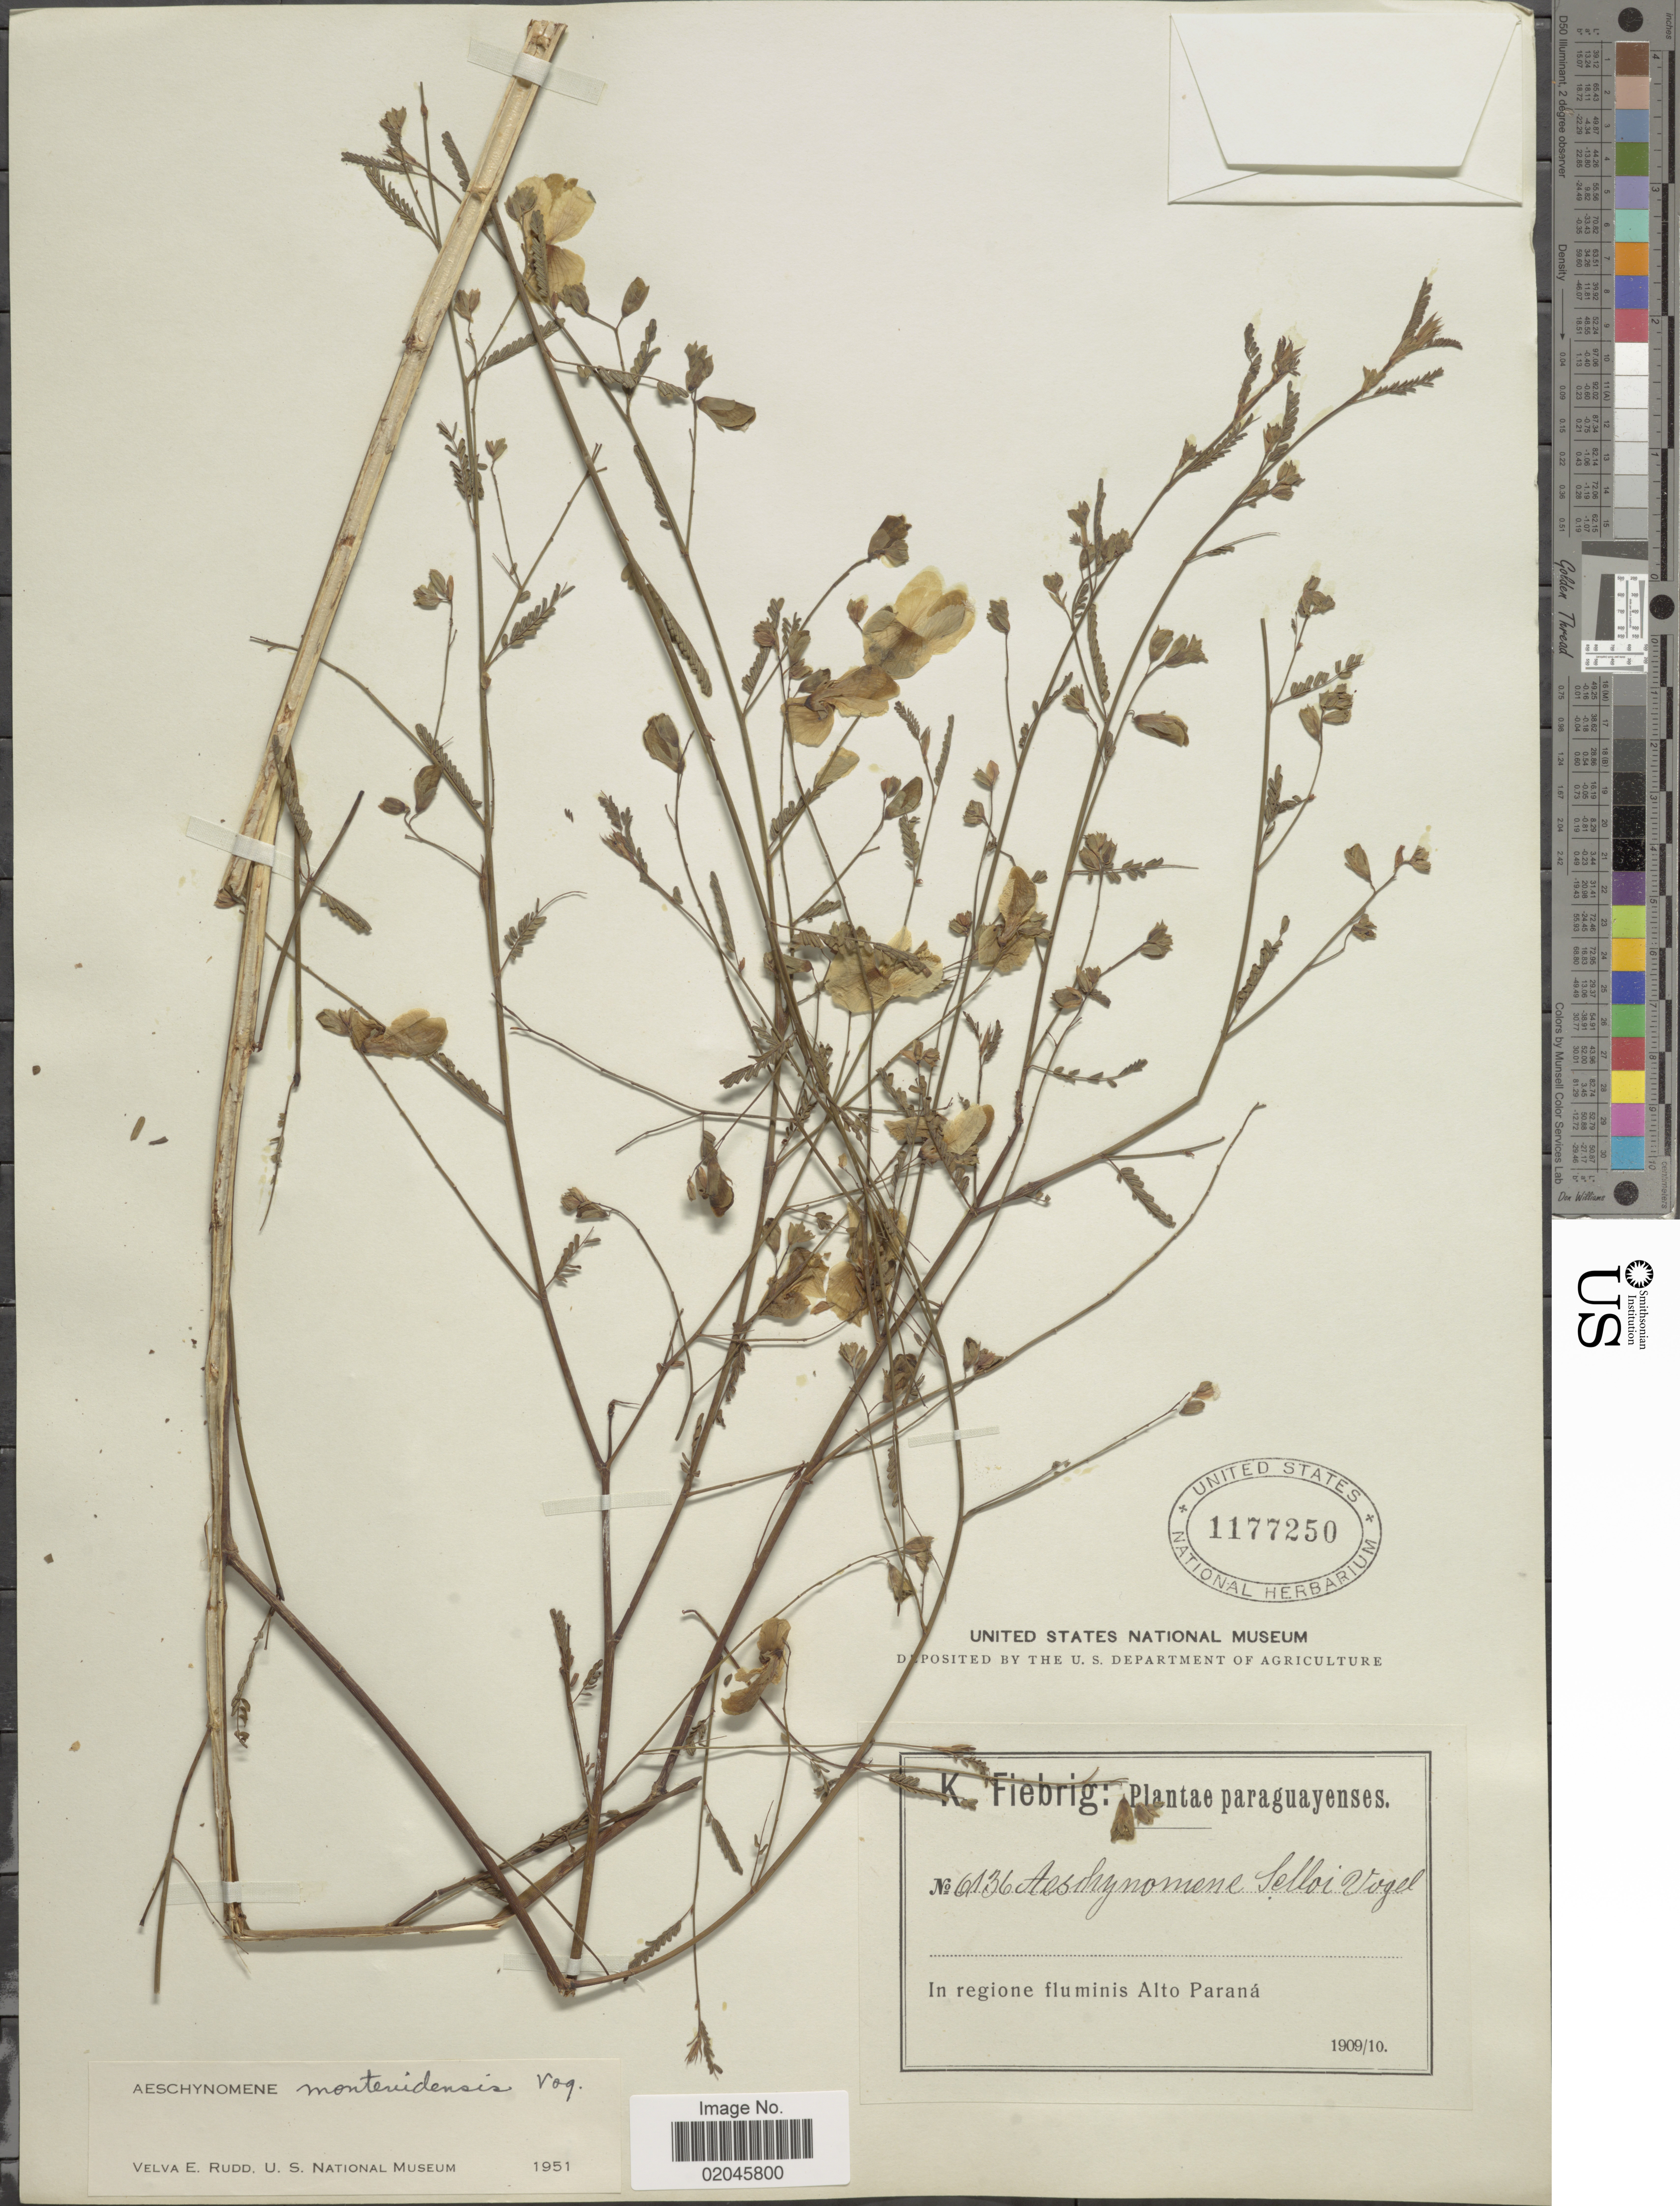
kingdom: Plantae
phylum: Tracheophyta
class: Magnoliopsida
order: Fabales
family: Fabaceae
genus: Aeschynomene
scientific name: Aeschynomene montevidensis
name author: Vogel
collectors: K. Fiebrig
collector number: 6136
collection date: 1909/1910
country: Paraguay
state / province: Alto Parana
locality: In regione fluminis Alto Parana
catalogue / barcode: US 1177250